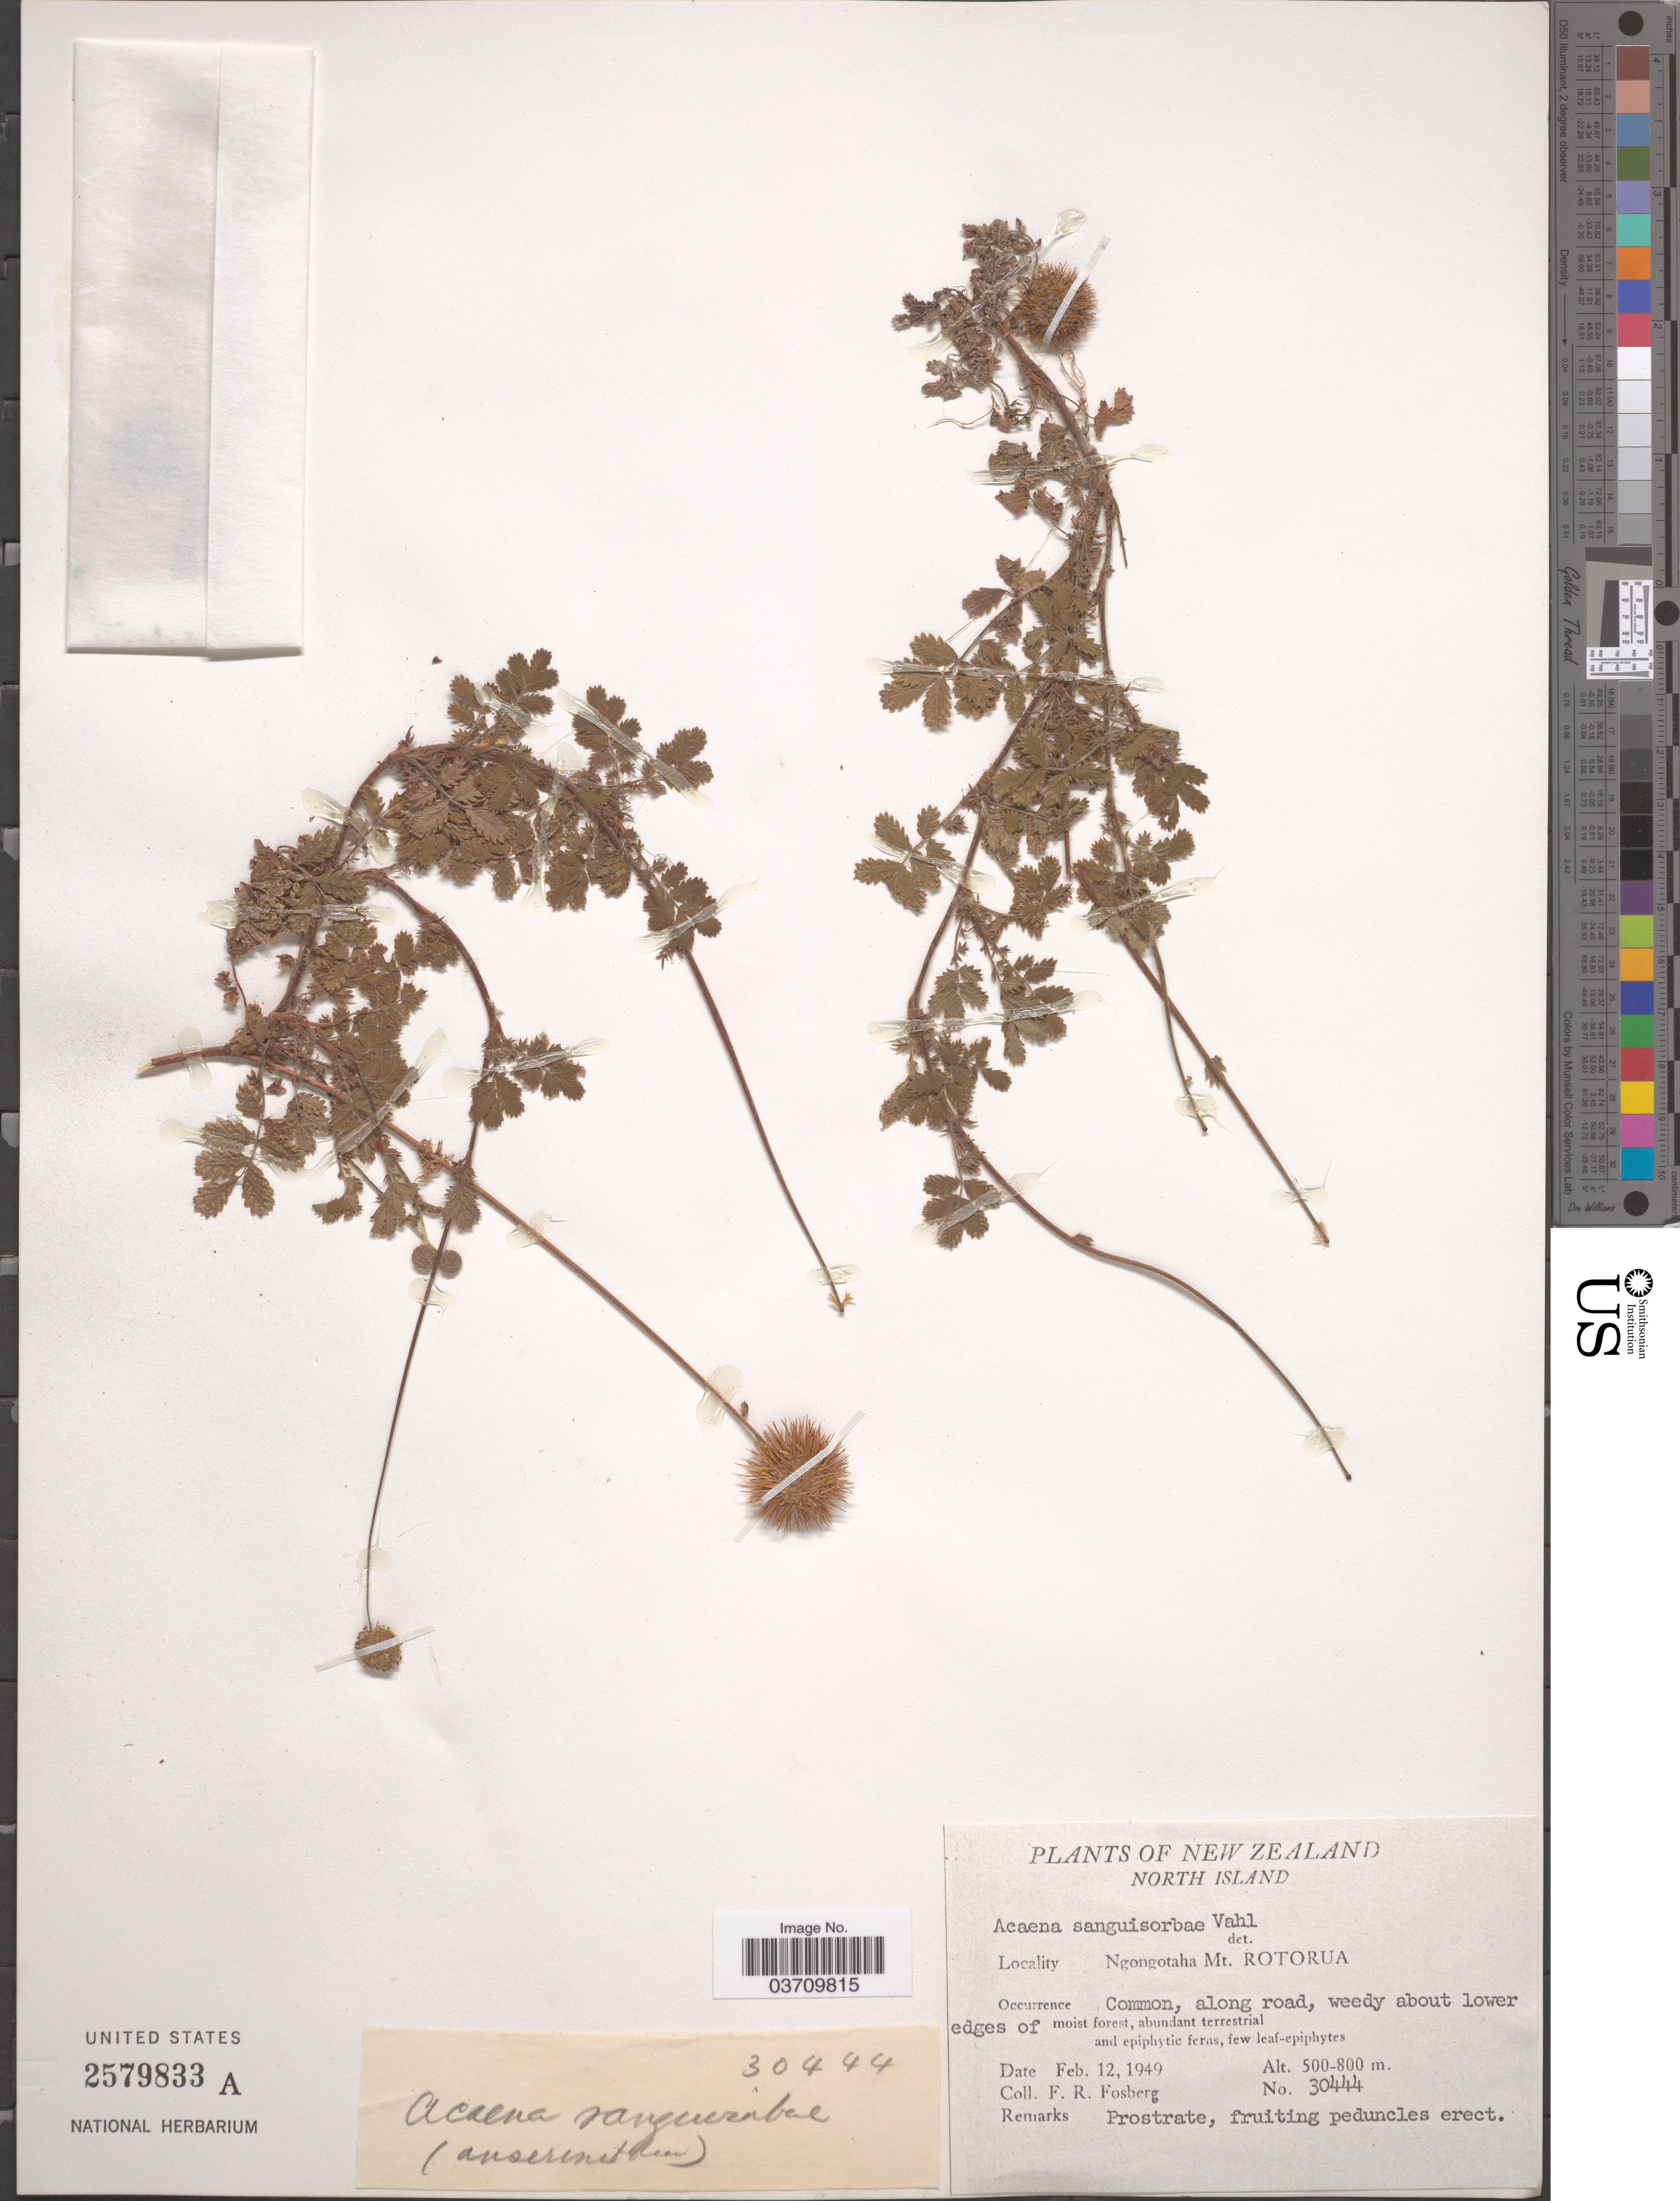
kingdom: Plantae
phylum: Tracheophyta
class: Magnoliopsida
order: Rosales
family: Rosaceae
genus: Acaena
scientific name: Acaena sanguisorbae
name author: Vahl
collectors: F. R. Fosberg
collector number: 30444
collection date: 1949-02-12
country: New Zealand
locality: North Island. Ngongotaha Mt. Rotorua.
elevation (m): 500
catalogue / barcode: US 2579833A